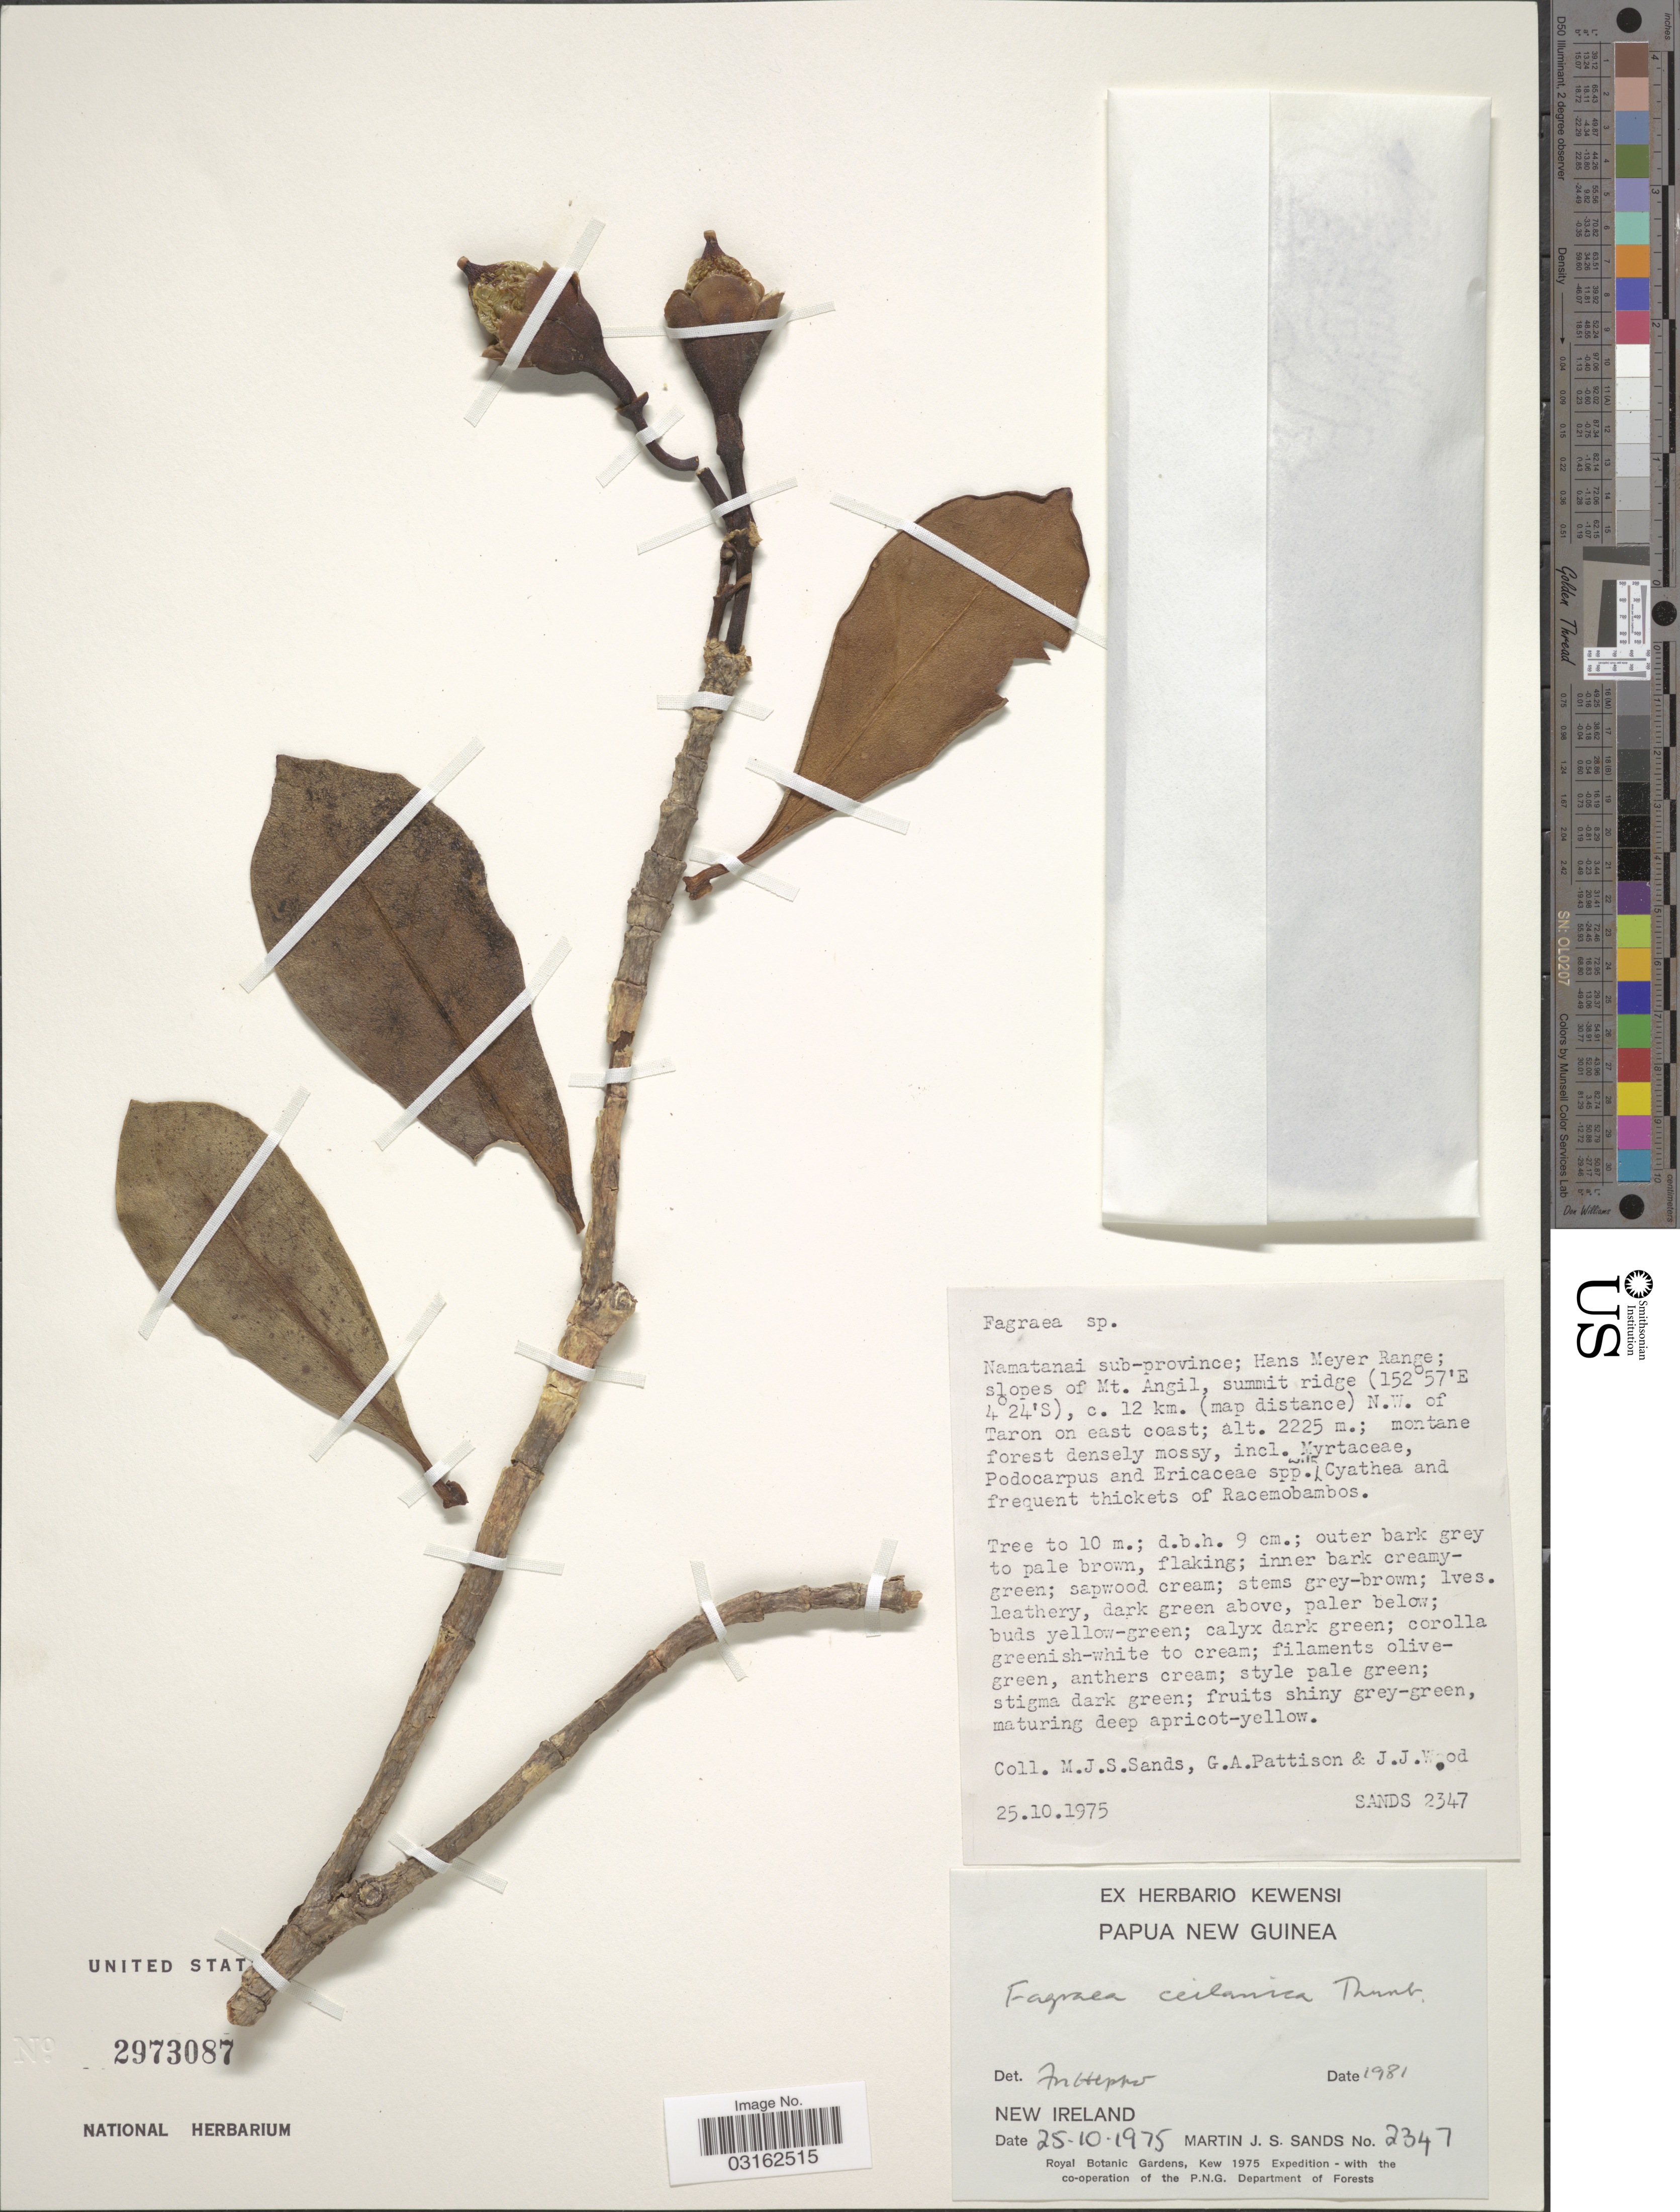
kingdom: Plantae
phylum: Tracheophyta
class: Magnoliopsida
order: Gentianales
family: Gentianaceae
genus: Fagraea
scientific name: Fagraea ceilanica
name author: Thunb.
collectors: Collector unknown, M. Sands, G. Pattison & J. Wood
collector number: SANDS2347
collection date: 1975-10-25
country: Papua New Guinea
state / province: New Ireland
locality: Namatanai sub-province; Hans Meyer Range; slopes of Mt. Angil, summit ridge, c. 12 km. (map distance) N.W. of Taron on east coast.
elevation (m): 2225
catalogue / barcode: US 2973087